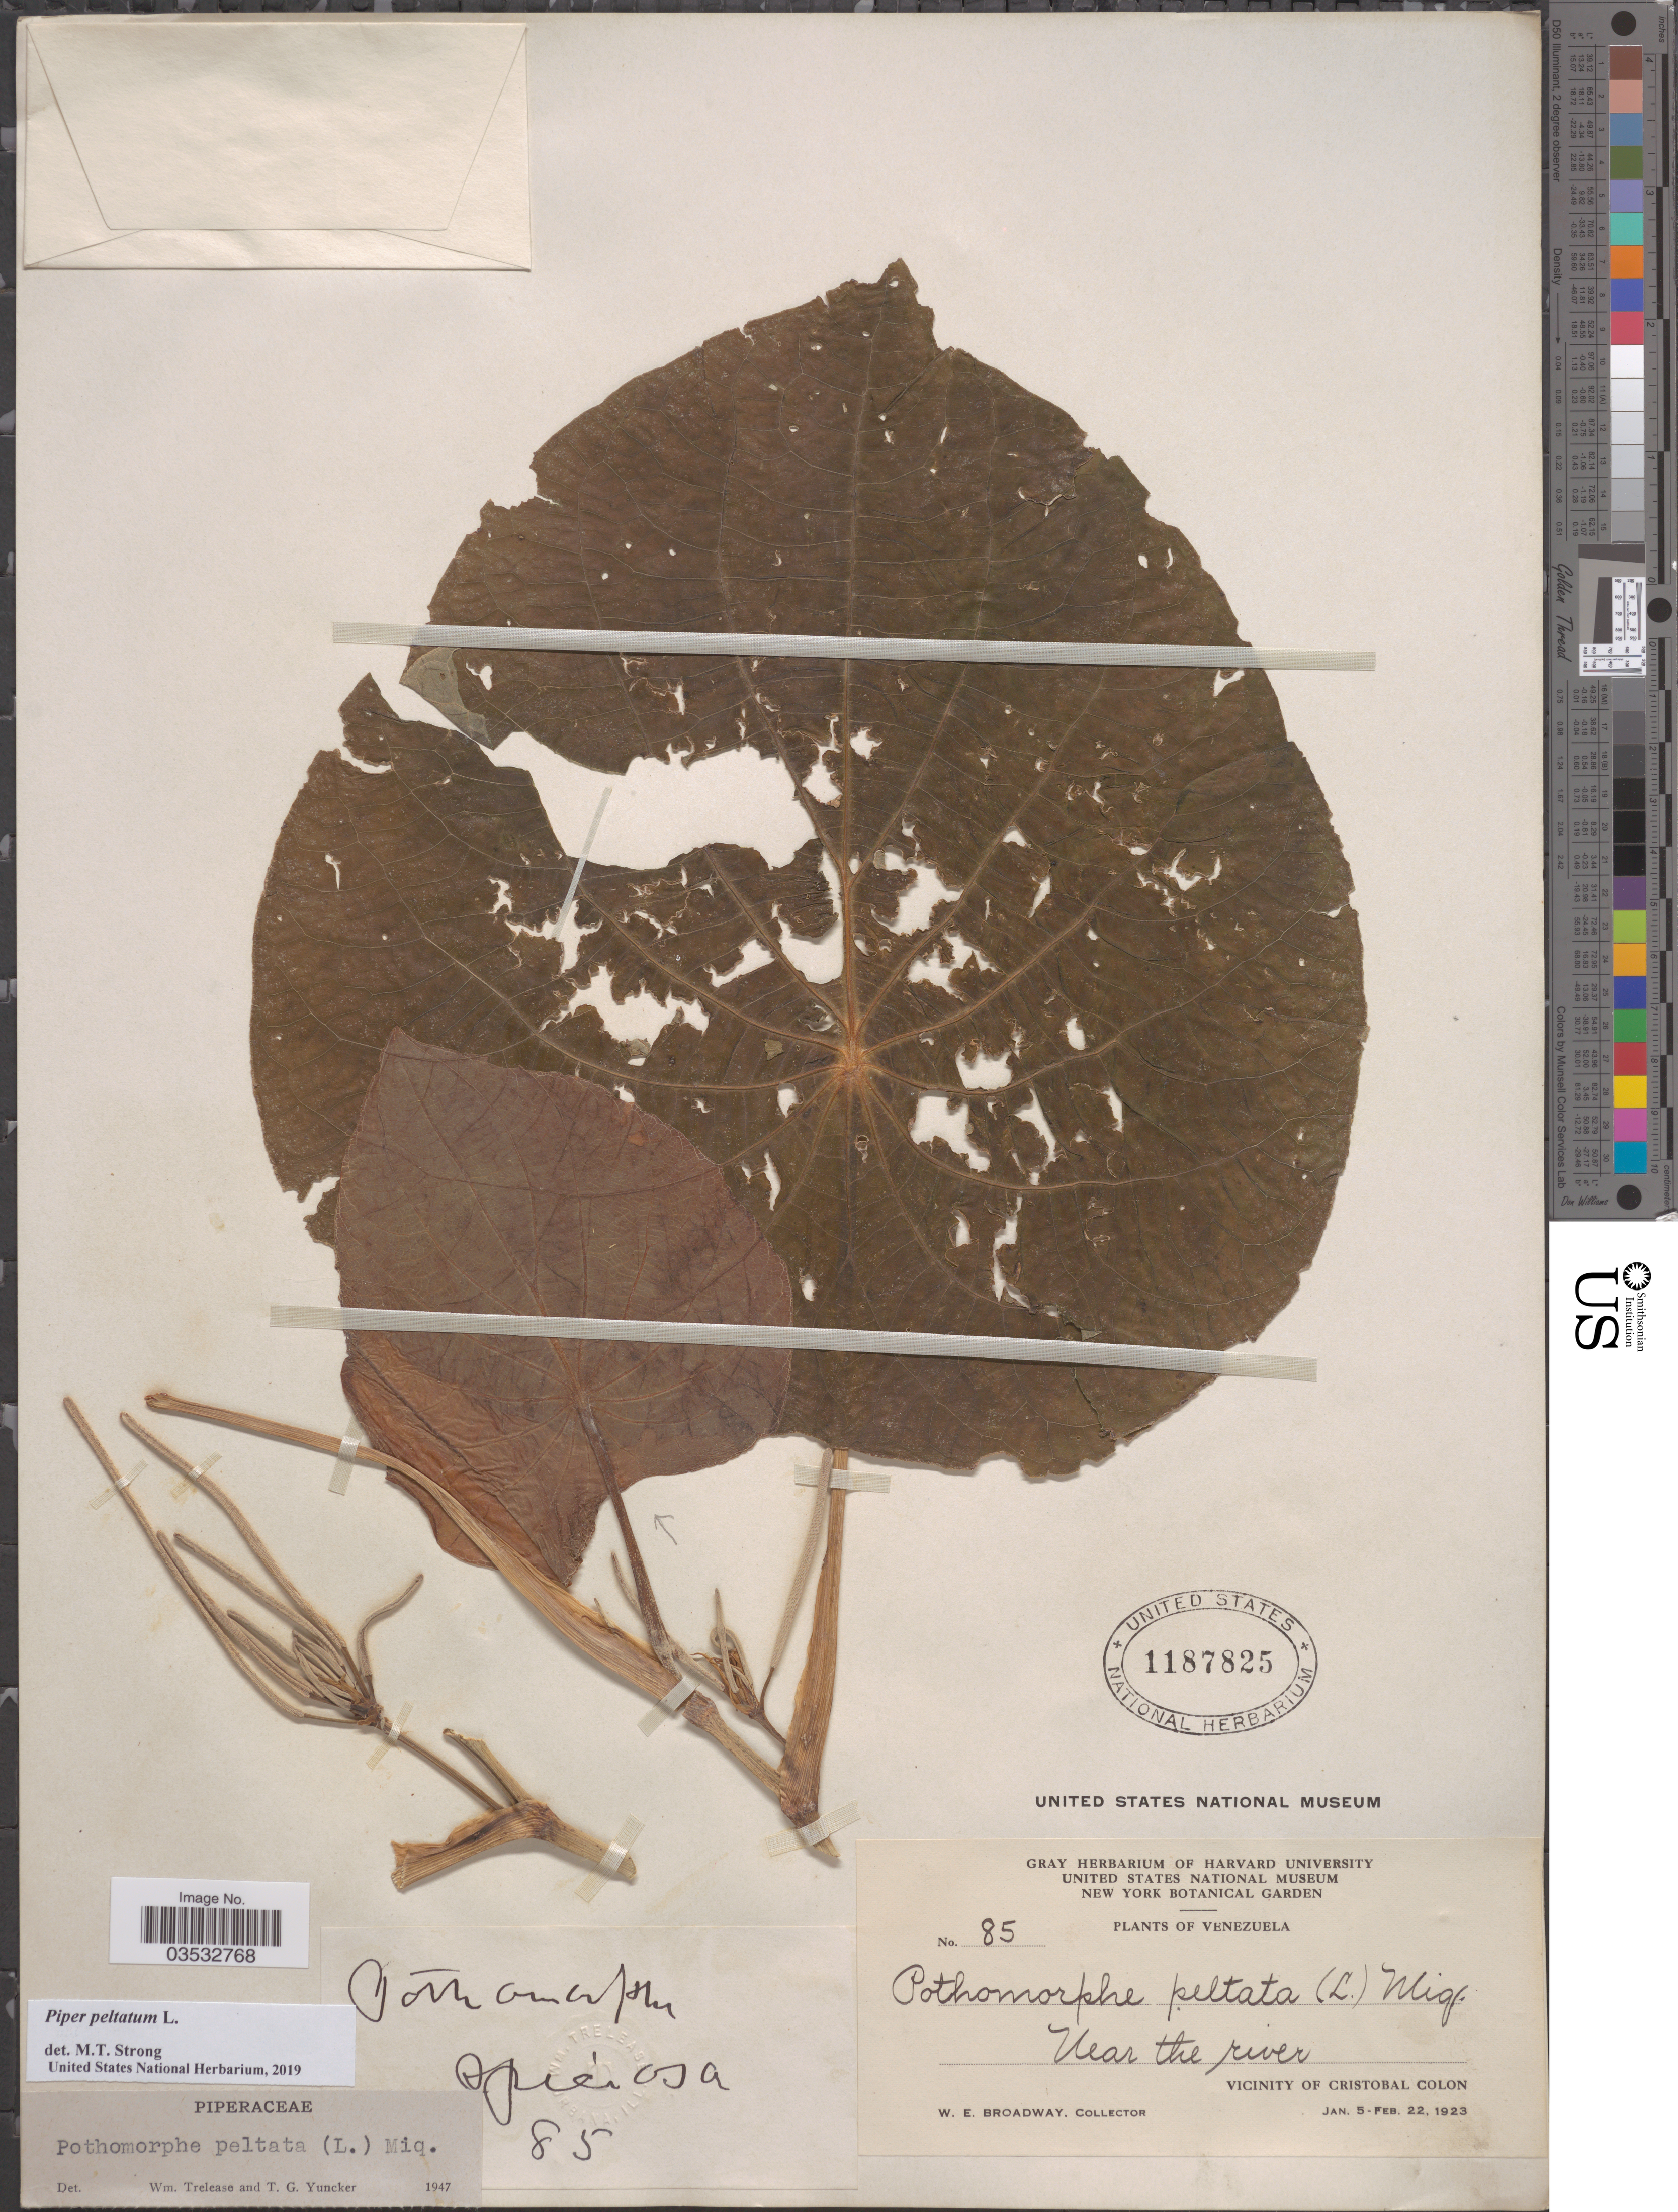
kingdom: Plantae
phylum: Tracheophyta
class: Magnoliopsida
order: Piperales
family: Piperaceae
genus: Piper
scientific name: Piper peltatum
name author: L.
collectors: W. E. Broadway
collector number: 85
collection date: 1923-01-05/1923-02-22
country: Venezuela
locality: Vicinity of Cristobal Colon.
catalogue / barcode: US 1187825